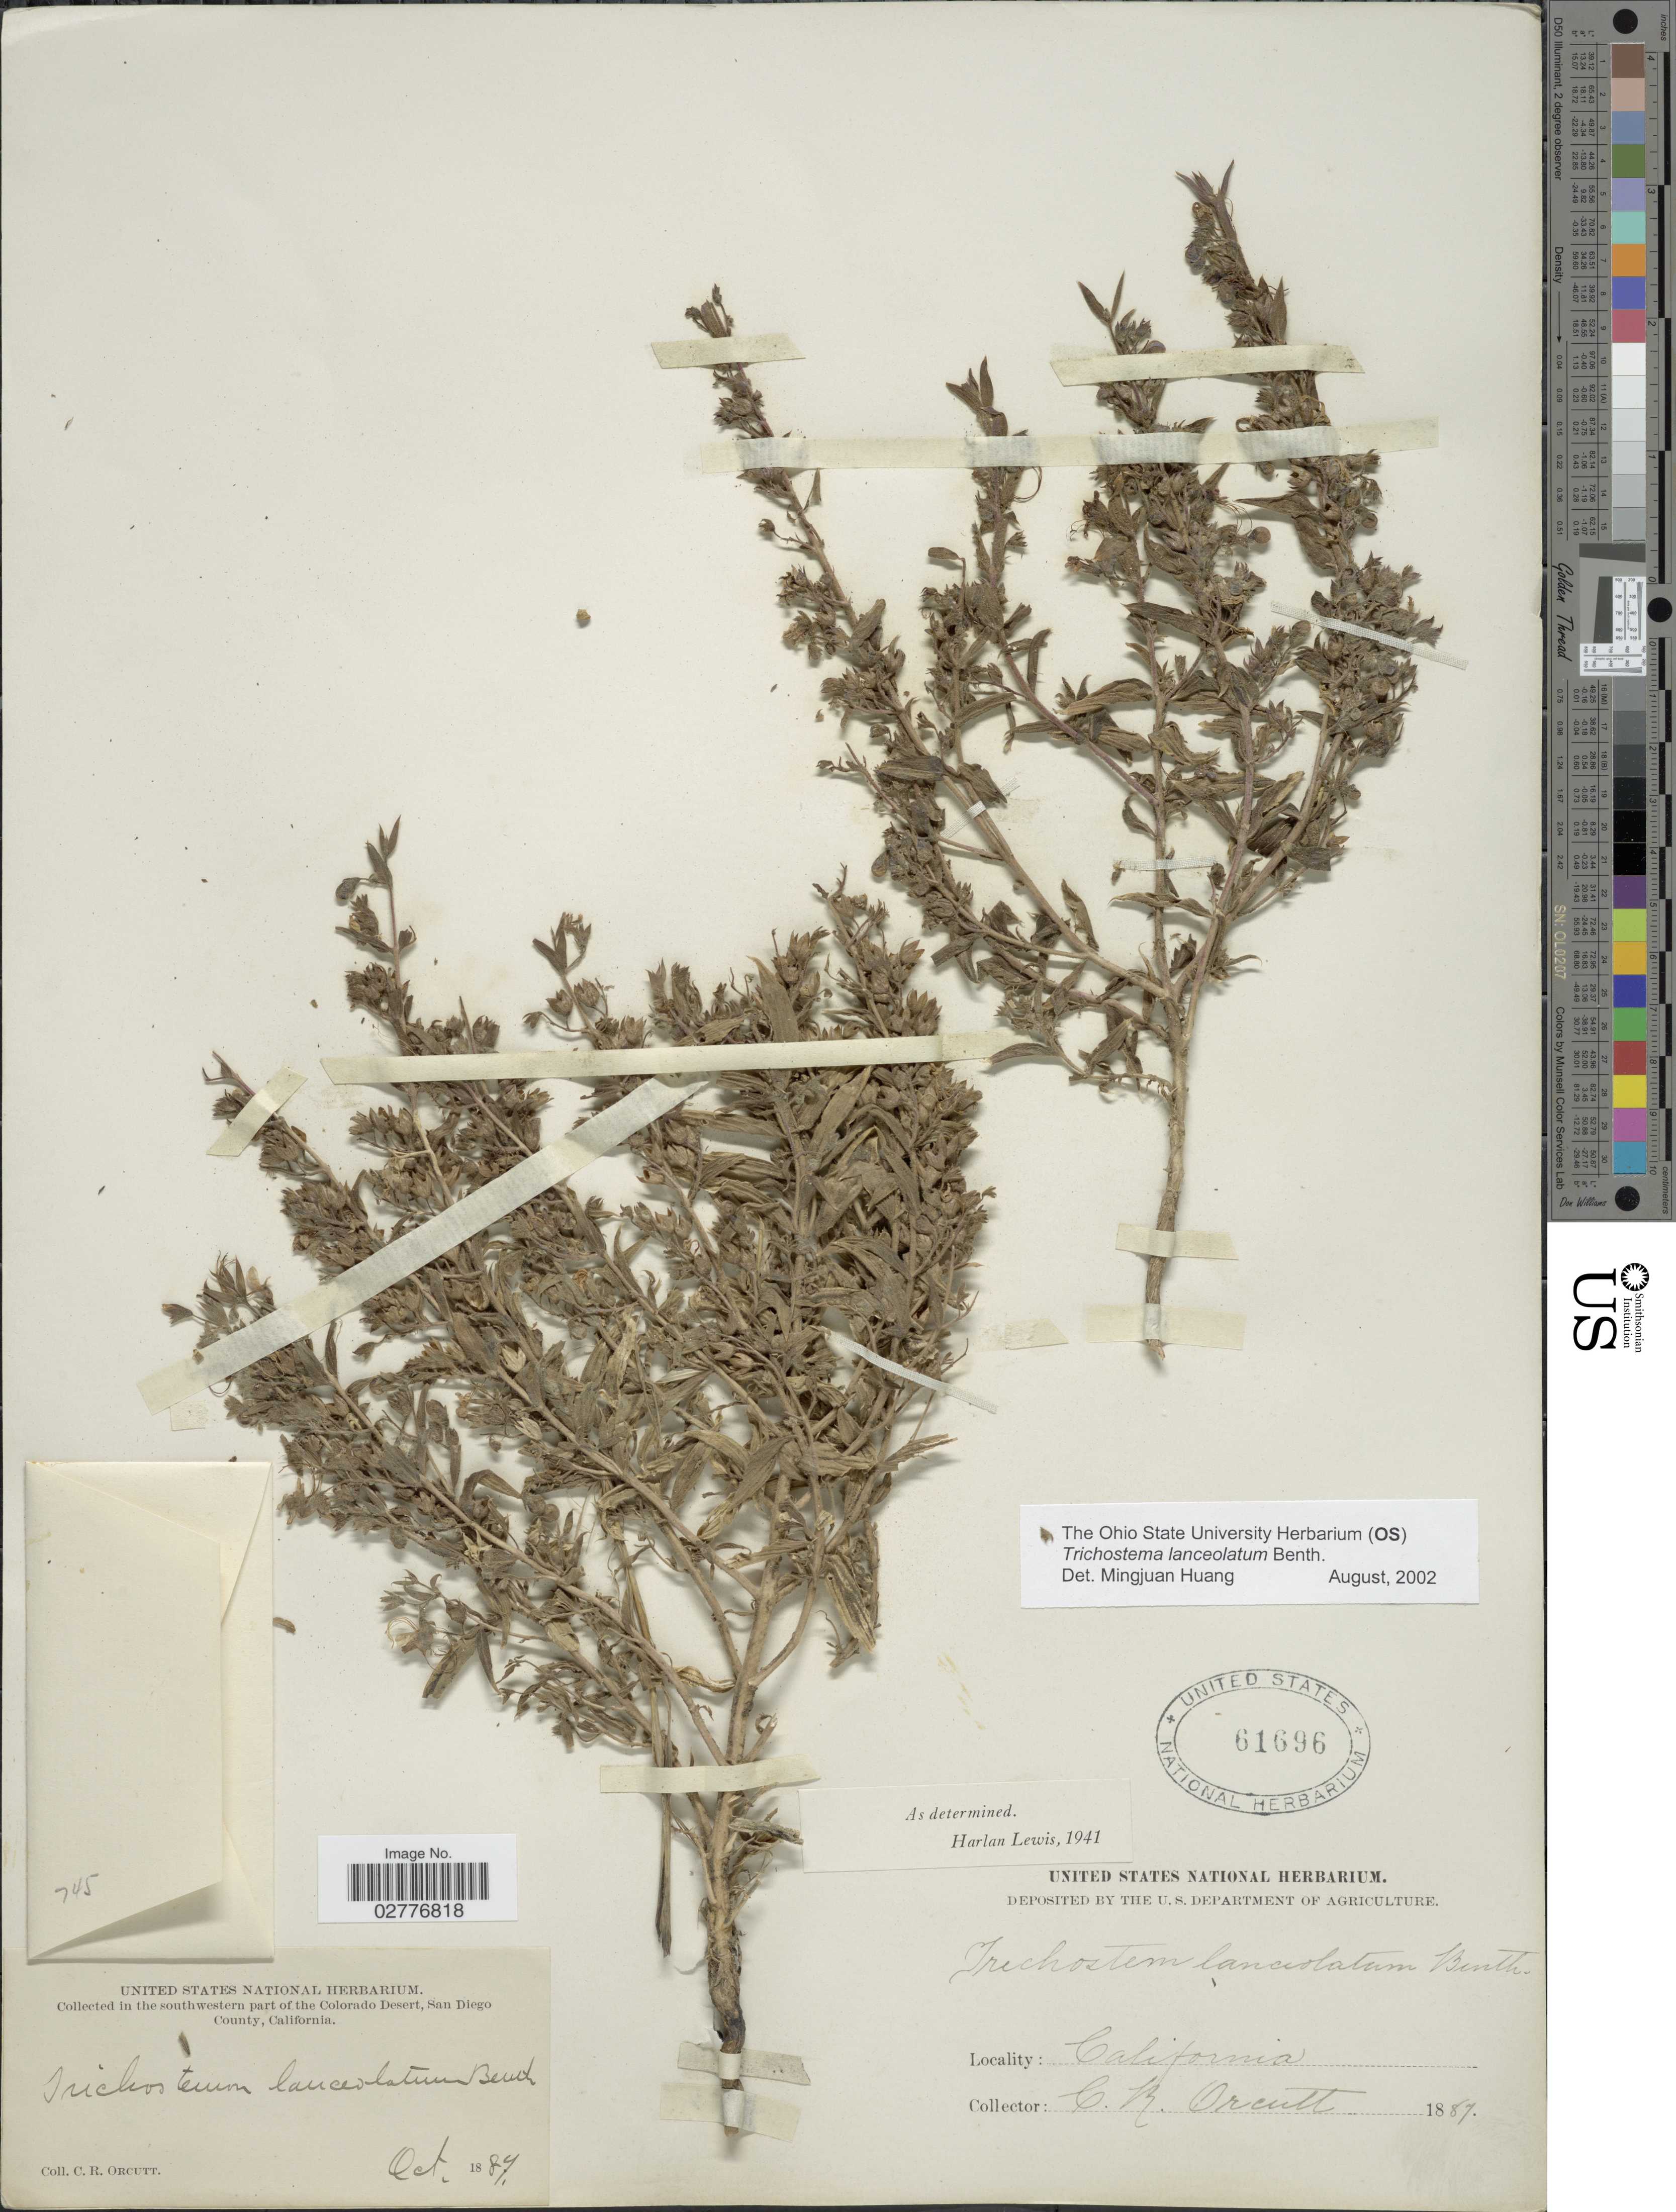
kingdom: Plantae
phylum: Tracheophyta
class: Magnoliopsida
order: Lamiales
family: Lamiaceae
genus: Trichostema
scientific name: Trichostema lanceolatum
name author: Benth.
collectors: C. R. Orcutt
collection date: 1887-10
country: United States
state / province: California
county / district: San Diego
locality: Southwestern part of the Colorado Desert, San Diego County.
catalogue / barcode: US 61696